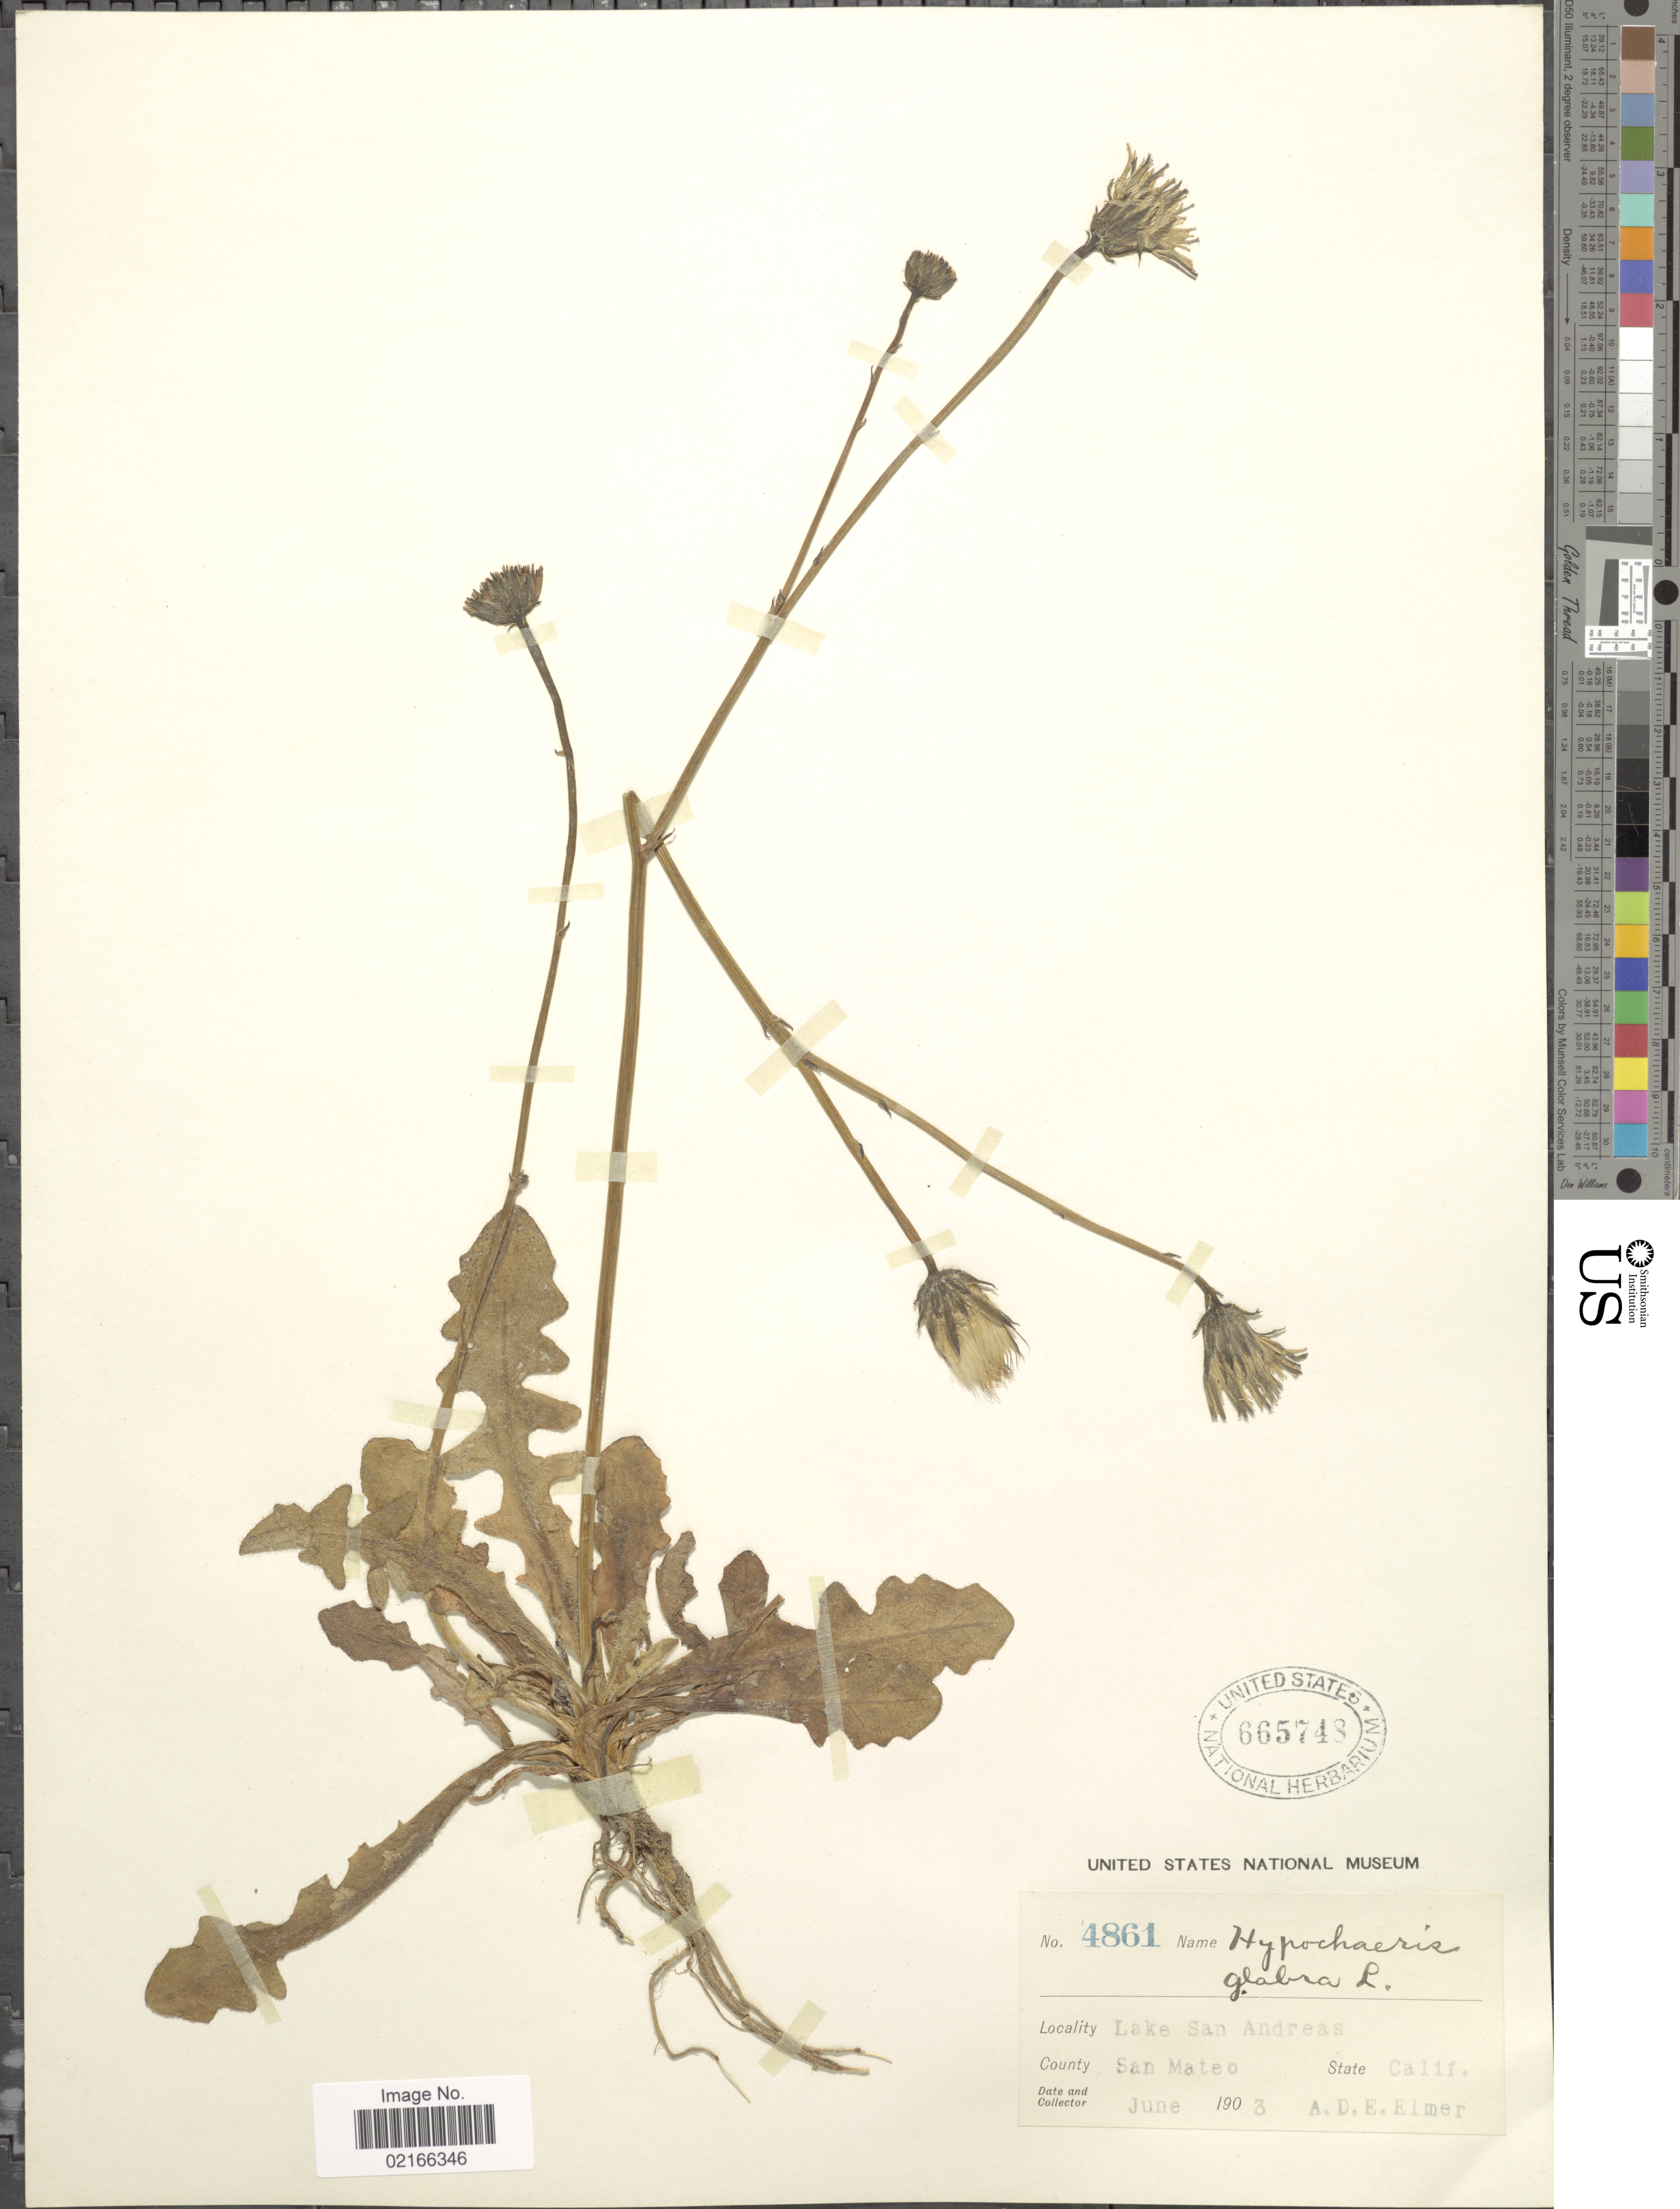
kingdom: Plantae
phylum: Tracheophyta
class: Magnoliopsida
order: Asterales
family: Asteraceae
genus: Hypochaeris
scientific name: Hypochaeris glabra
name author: L.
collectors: A. D. E. Elmer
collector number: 4861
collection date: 1903-06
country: United States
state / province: California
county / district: San Mateo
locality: Lake San Andreas. County San Mateo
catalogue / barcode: US 665748